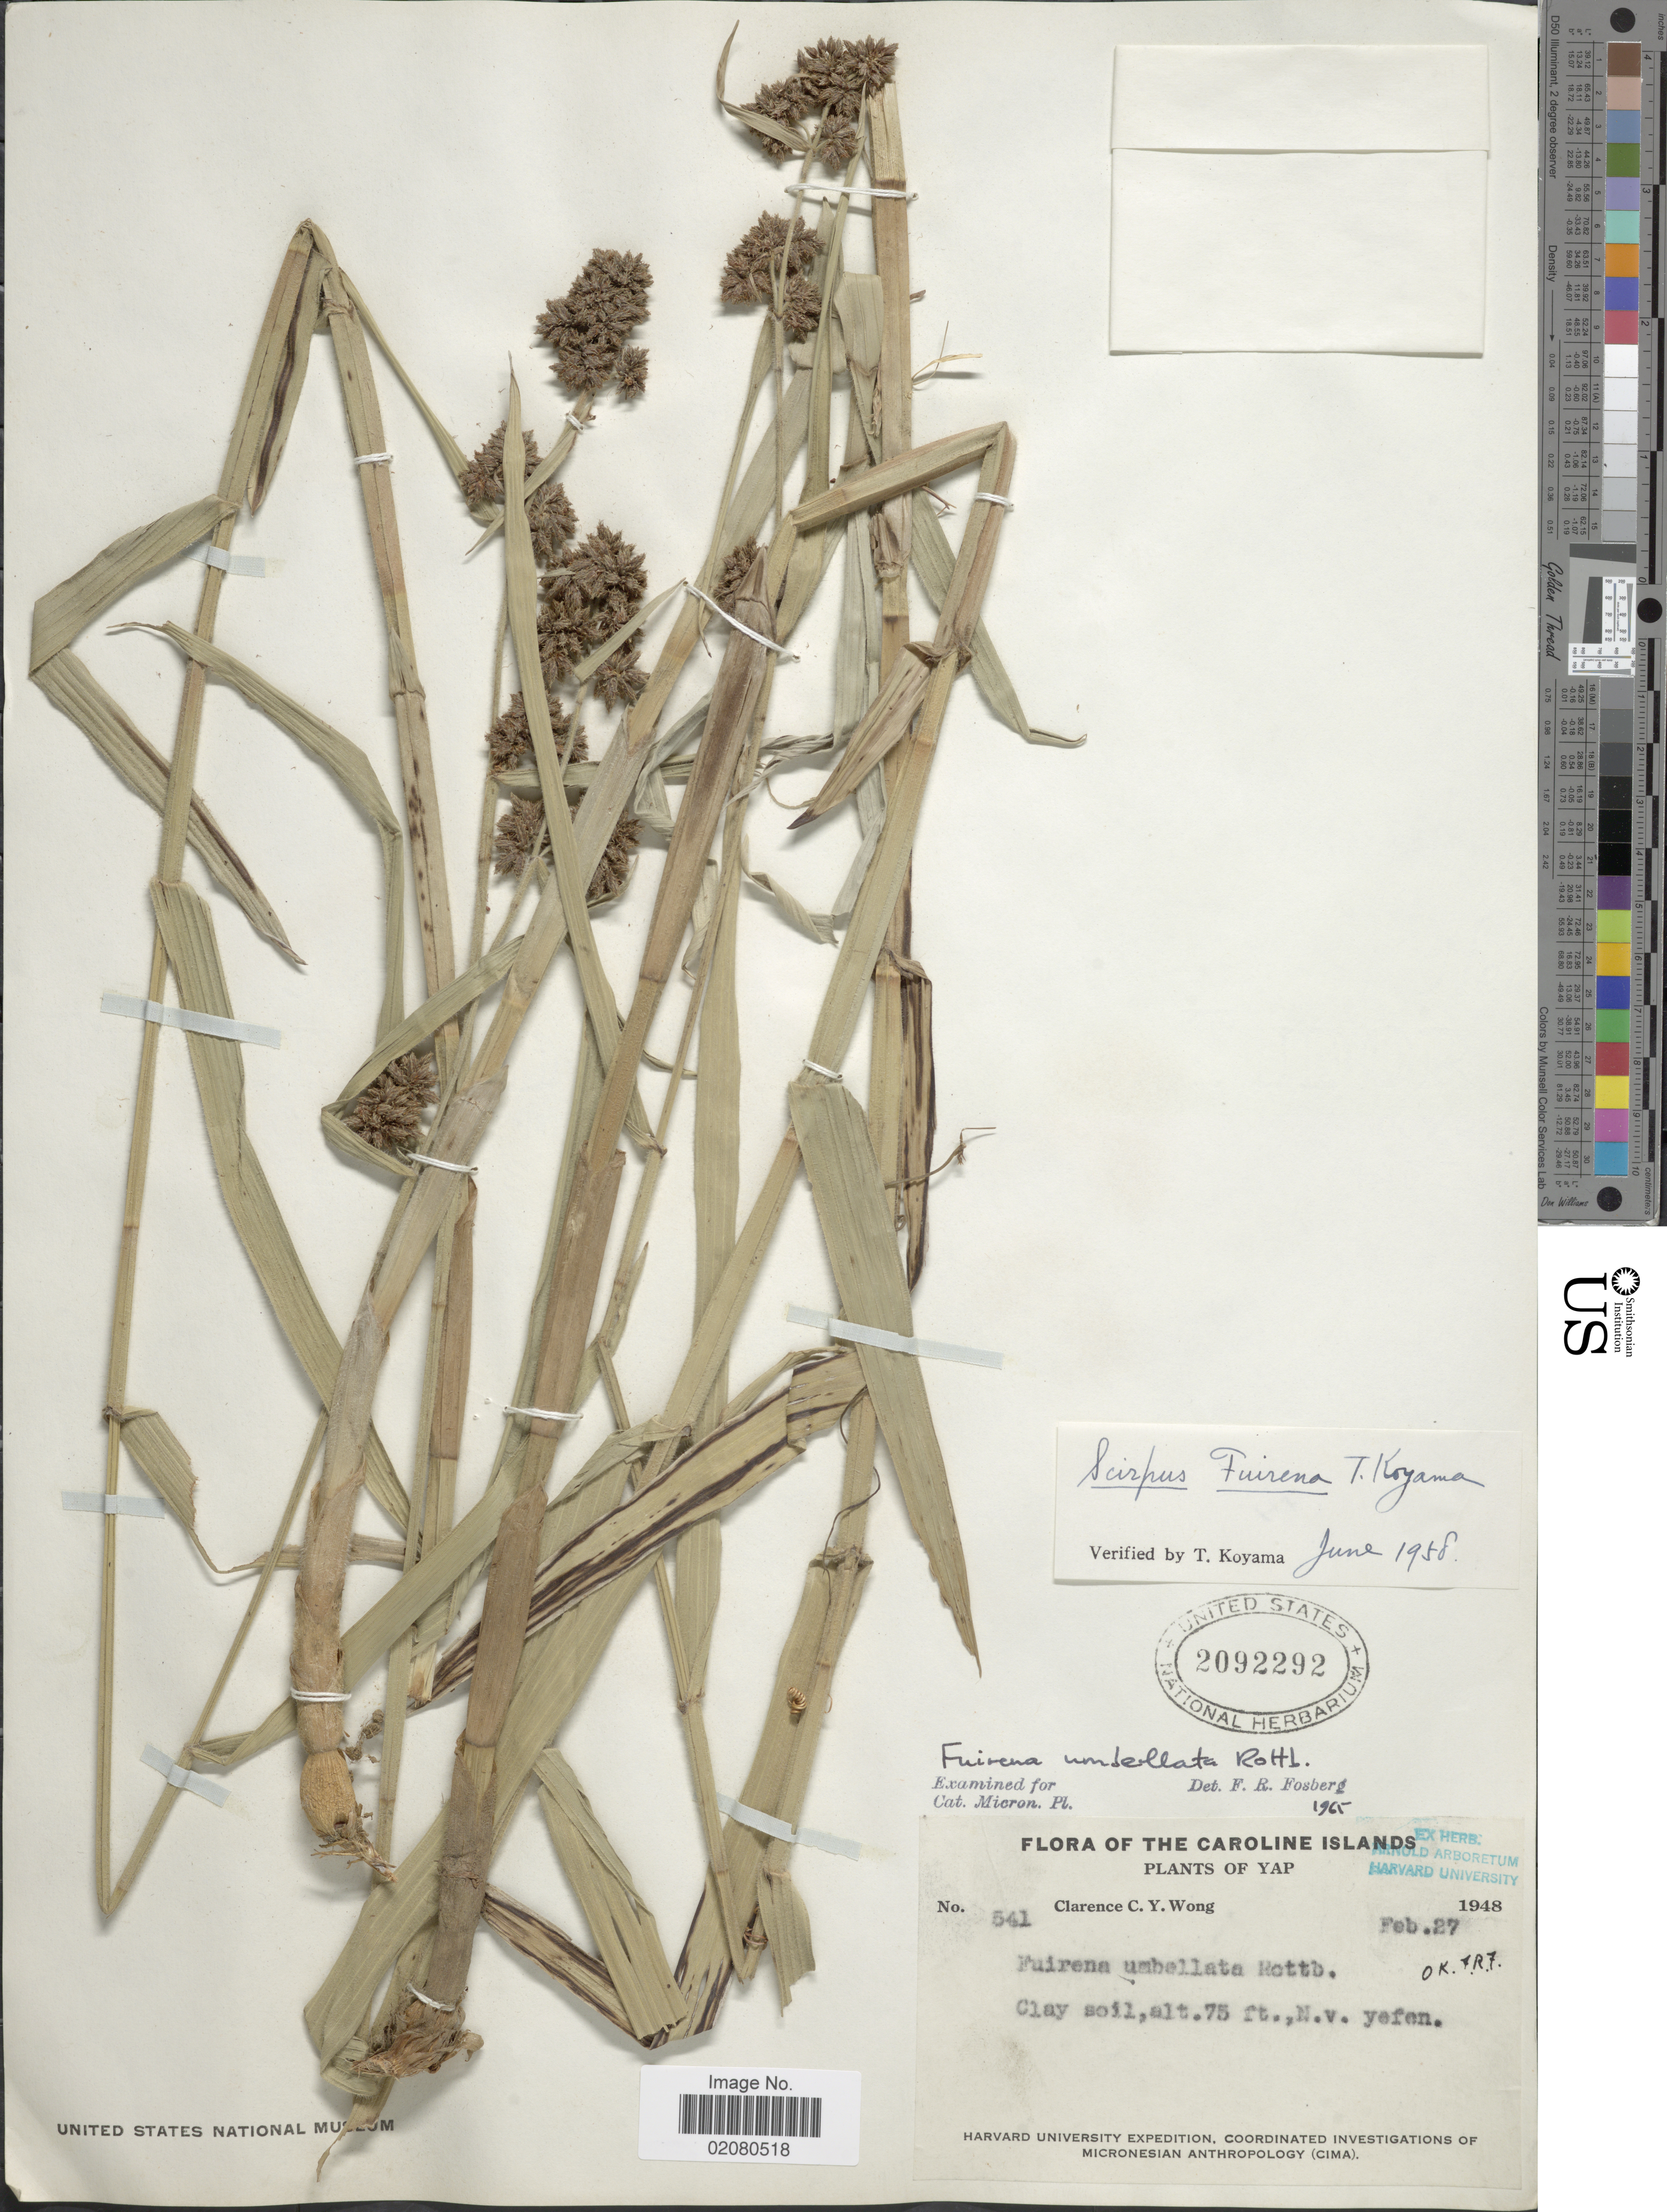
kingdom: Plantae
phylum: Tracheophyta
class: Liliopsida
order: Poales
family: Cyperaceae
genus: Fuirena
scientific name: Fuirena umbellata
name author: Rottb.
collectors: C. Y. C. Wong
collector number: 541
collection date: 1948-02-27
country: Micronesia, Federated States of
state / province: Yap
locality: The Caroline Islands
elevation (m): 23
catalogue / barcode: US 2092292